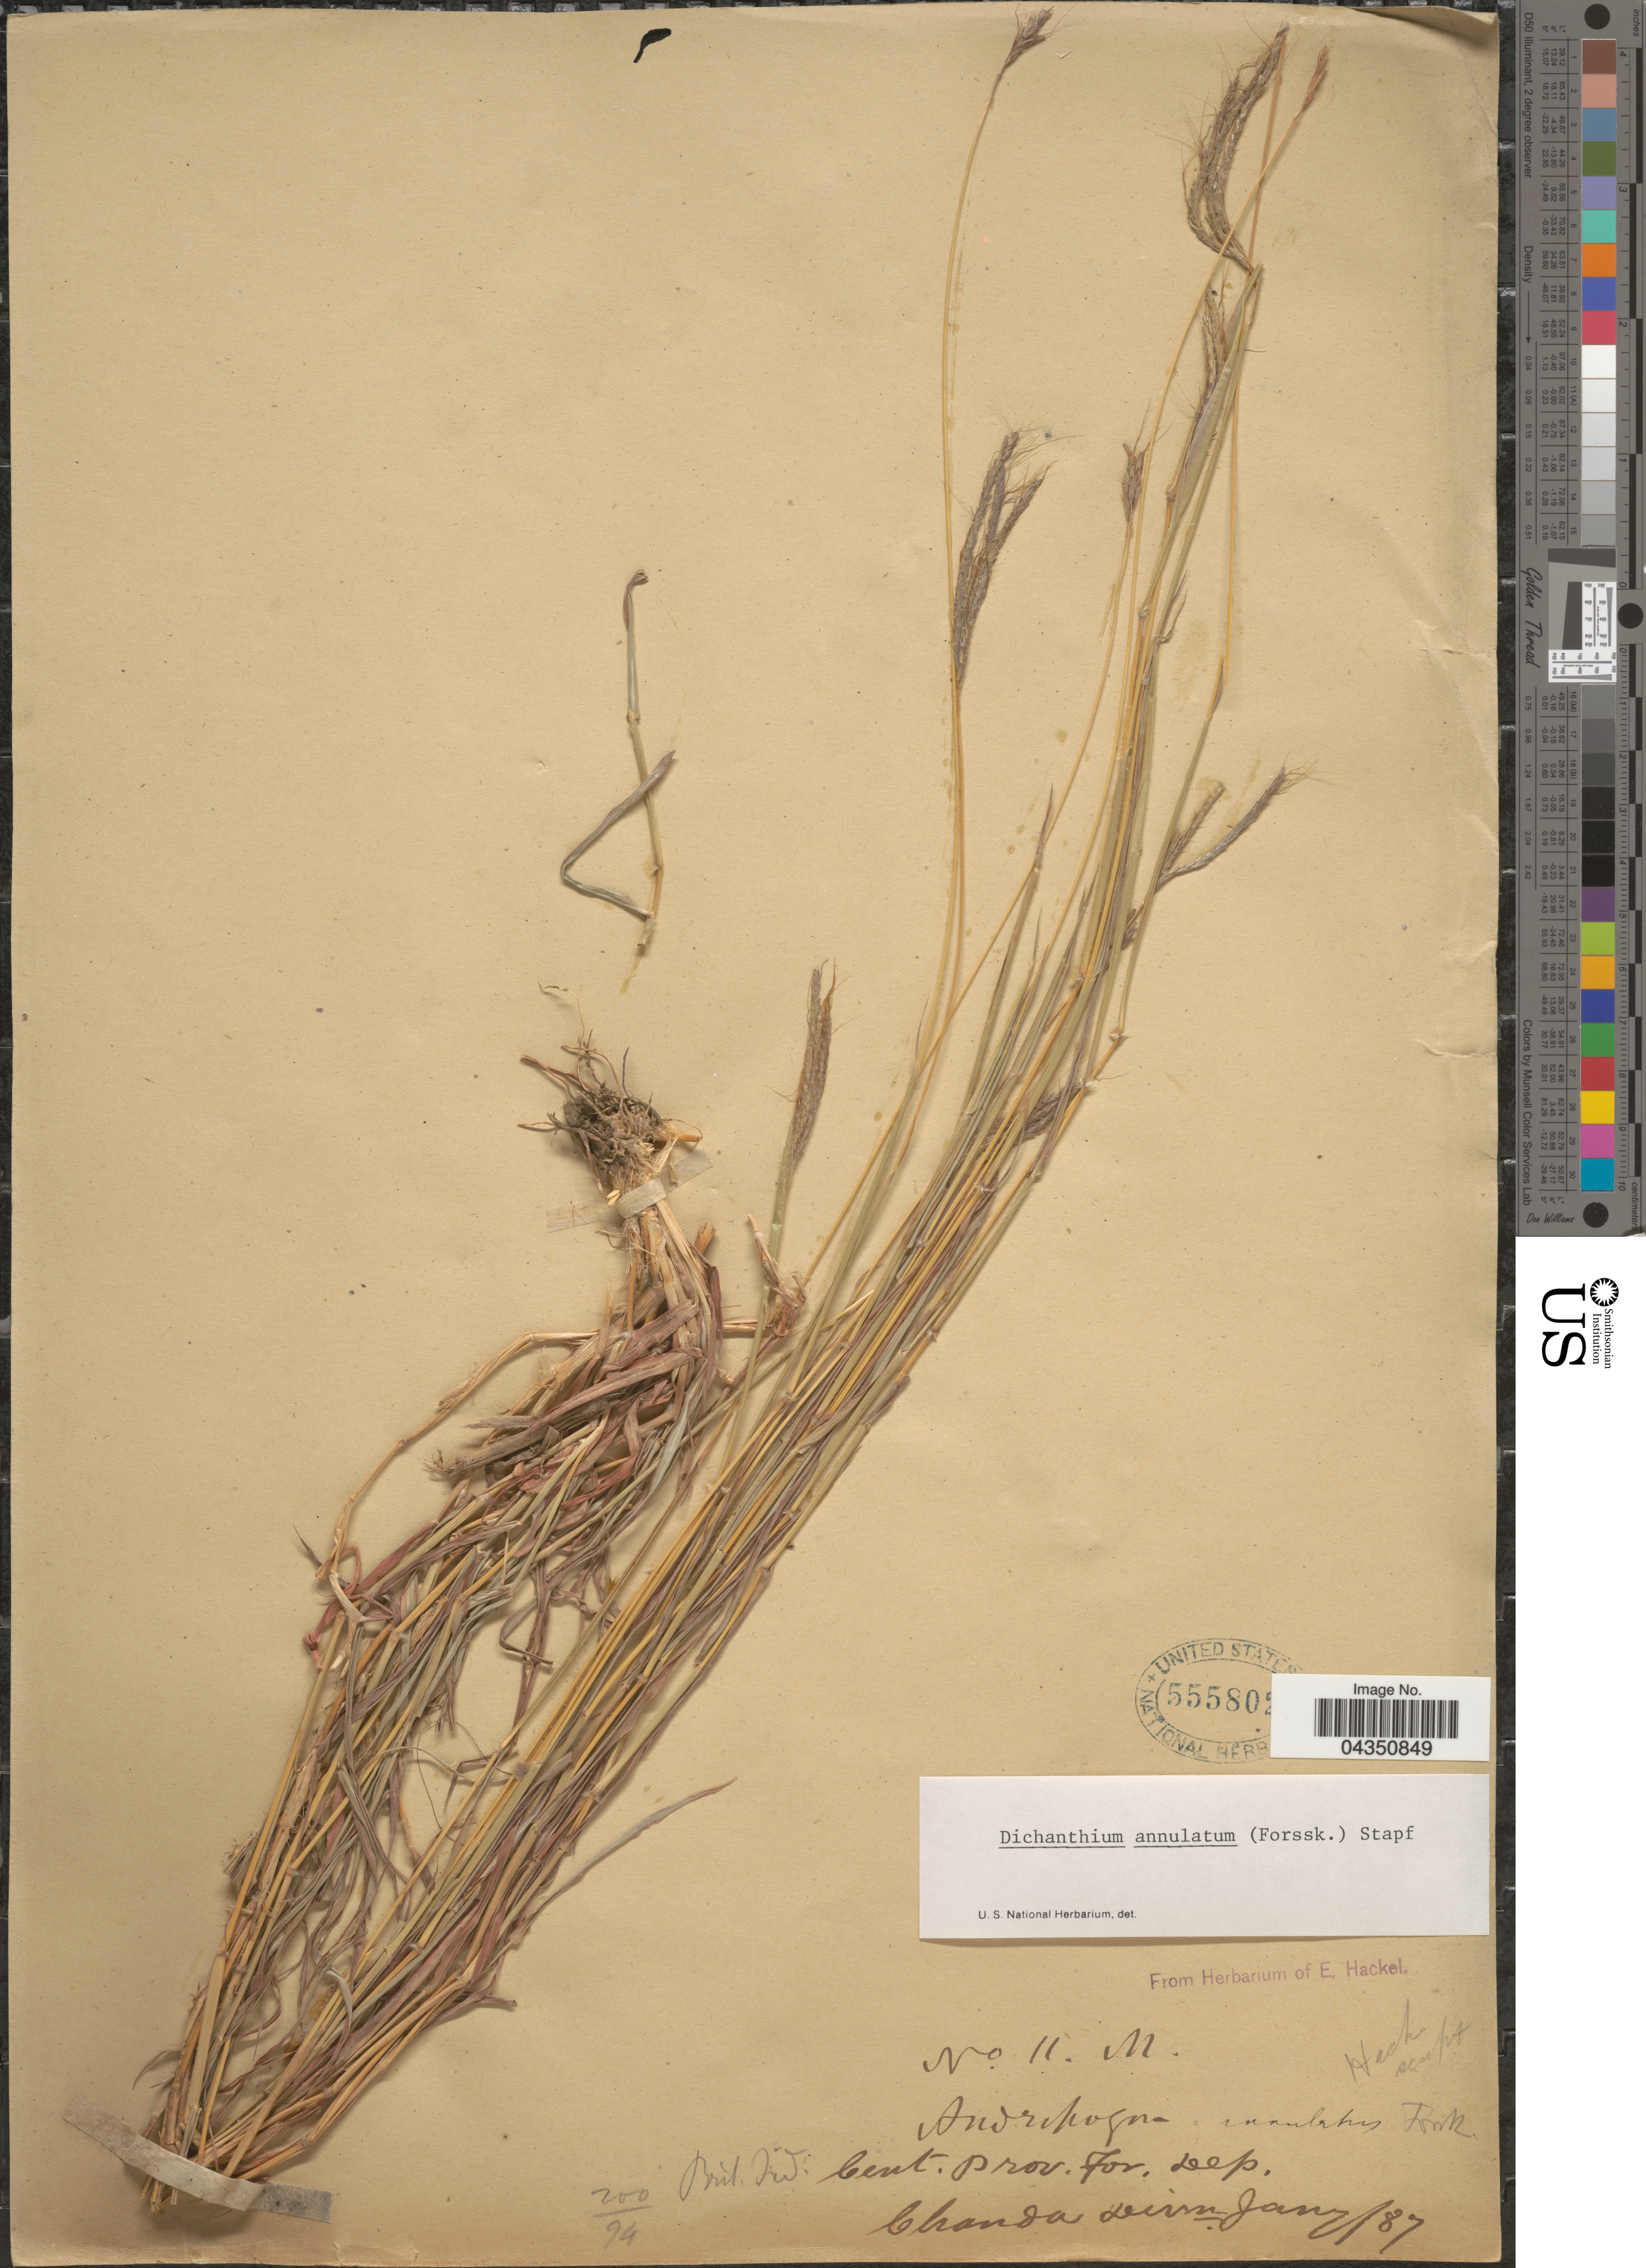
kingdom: Plantae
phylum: Tracheophyta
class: Liliopsida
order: Poales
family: Poaceae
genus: Dichanthium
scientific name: Dichanthium annulatum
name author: (Forssk.) Stapf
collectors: ex herb. E. Hackel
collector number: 11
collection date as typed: Transcribed d/m/y: //37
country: India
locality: Brit. [illegible text]. Cent. Prov. For. Dep.